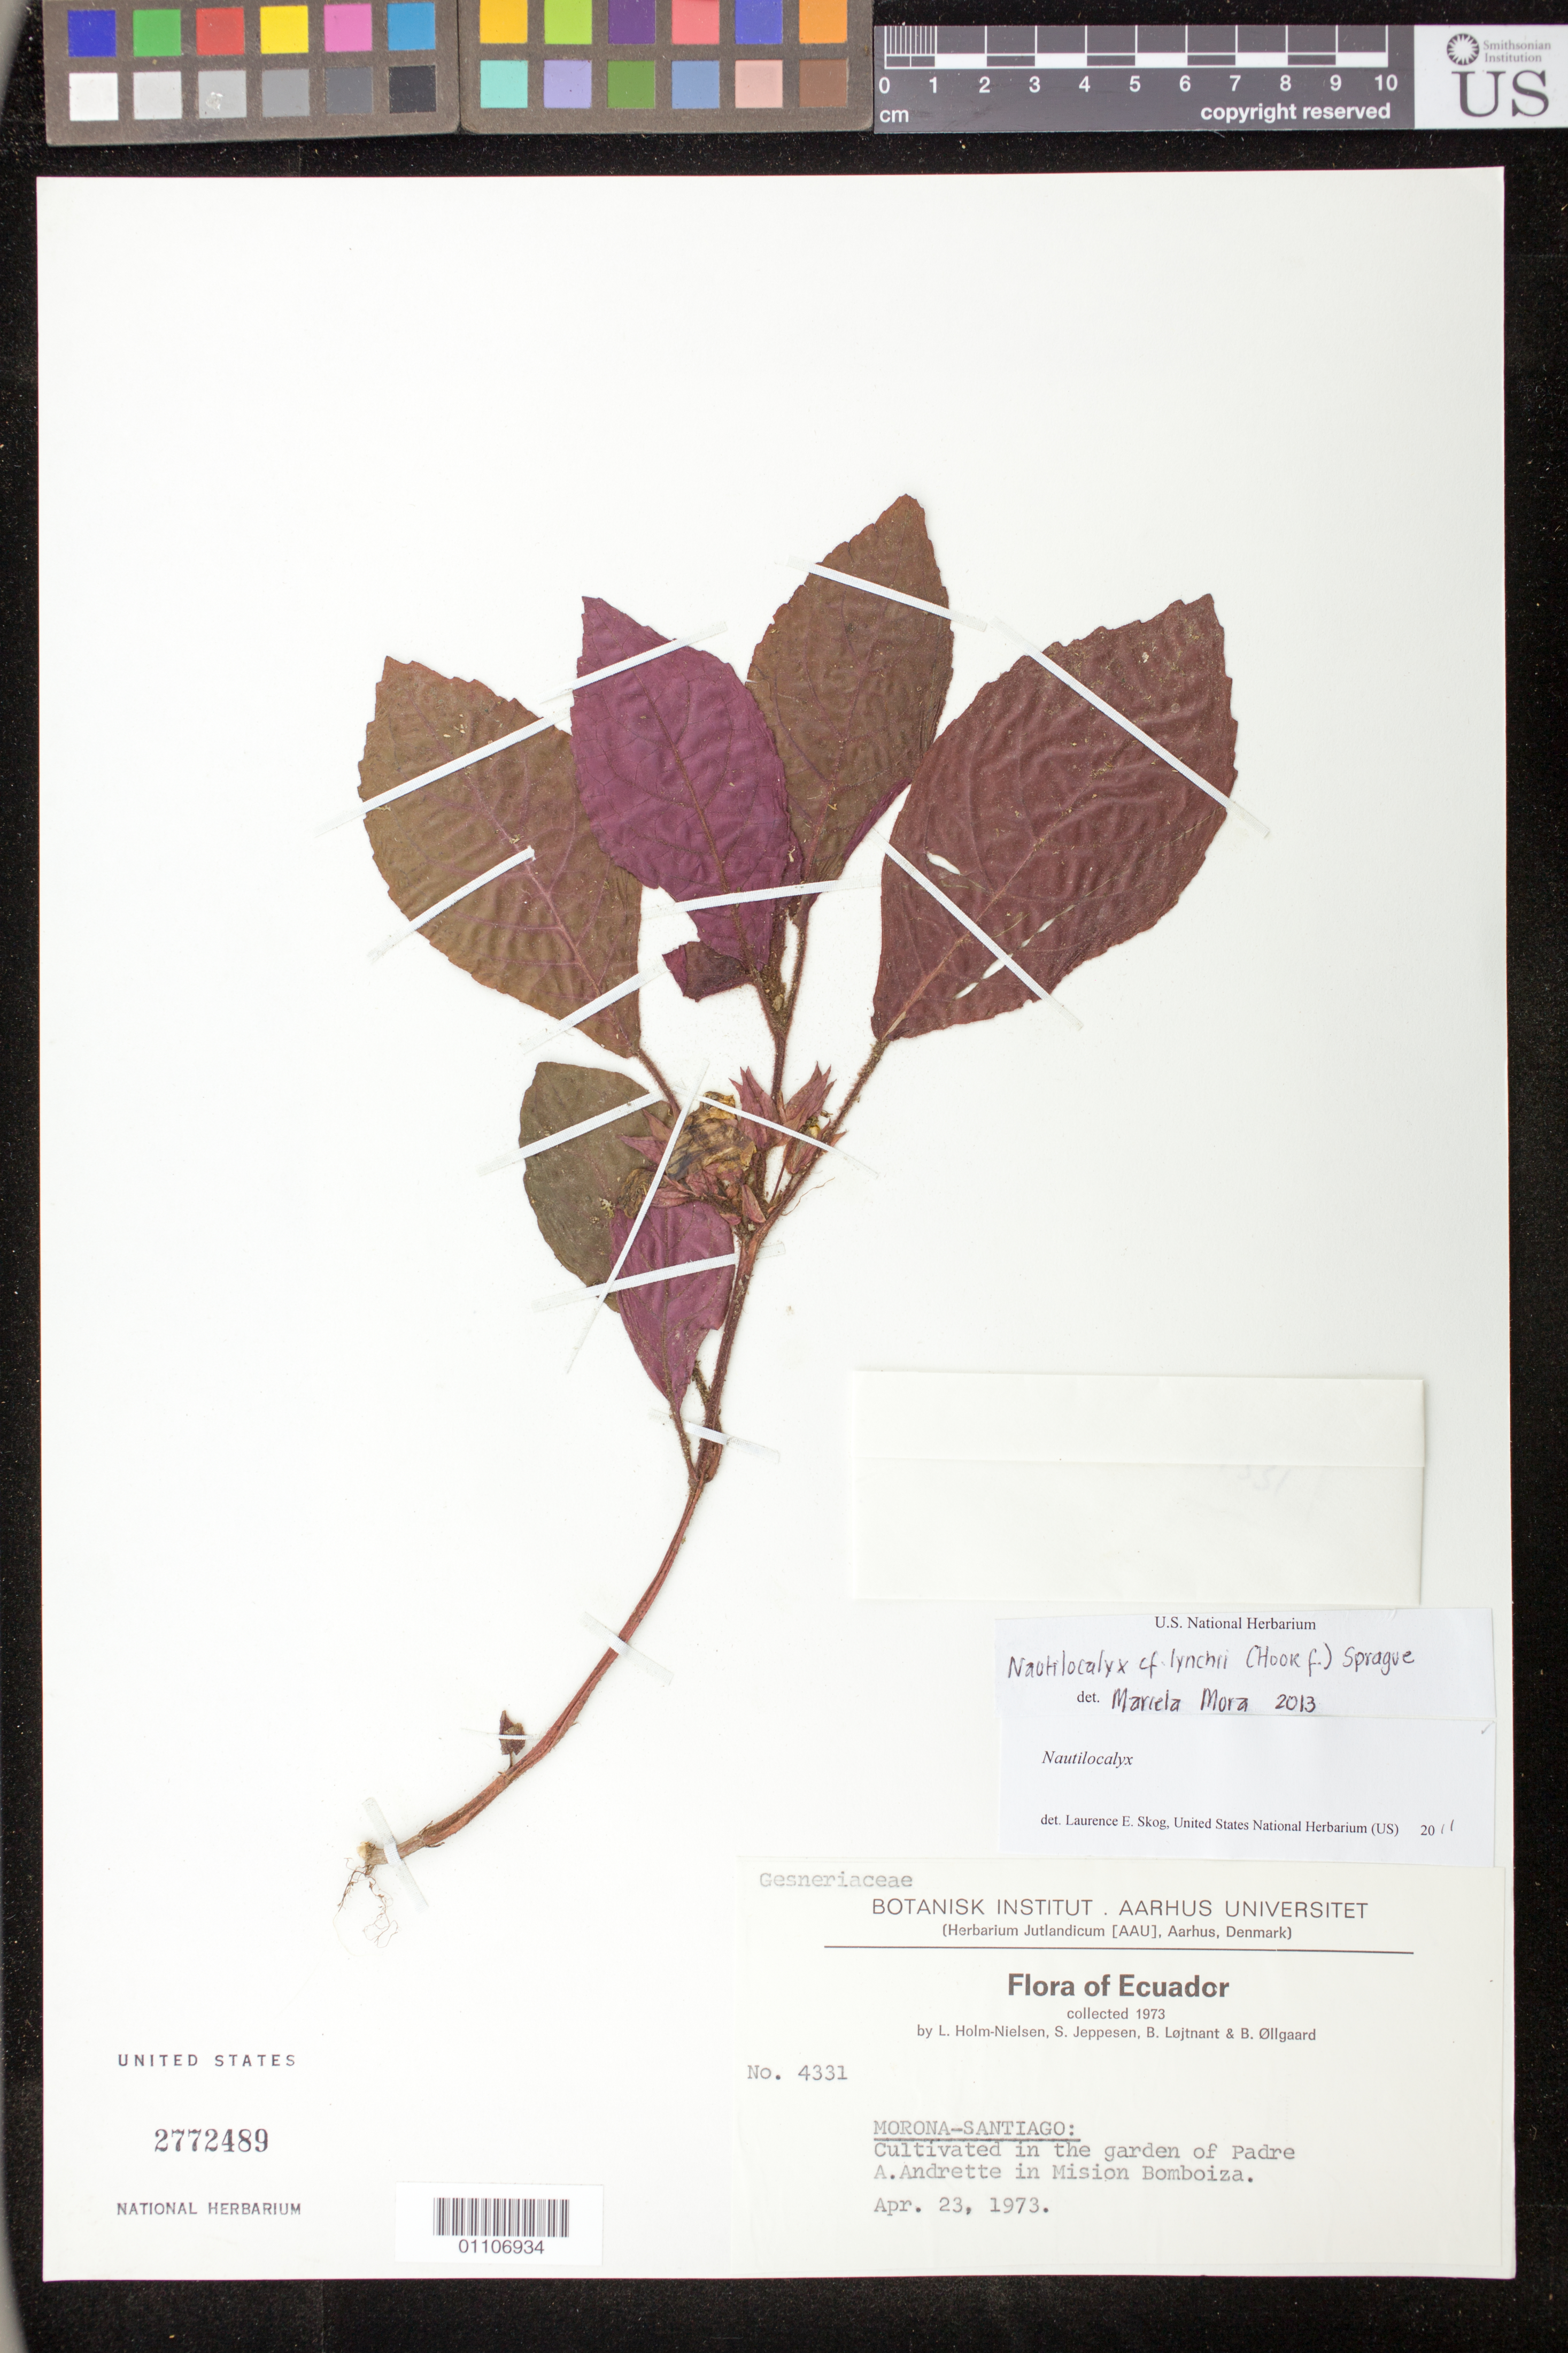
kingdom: Plantae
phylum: Tracheophyta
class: Magnoliopsida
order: Lamiales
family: Gesneriaceae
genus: Nautilocalyx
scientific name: Nautilocalyx lynchii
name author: (Hook. f.) Sprague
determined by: Mora, M. Marcela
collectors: L. B. Holm-Nielsen & et al.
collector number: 4331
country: Ecuador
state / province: Morona-Santiago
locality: Cultivated in the garden of Padre A. Andrette in Mision Bomboiza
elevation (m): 1800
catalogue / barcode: US 2772489